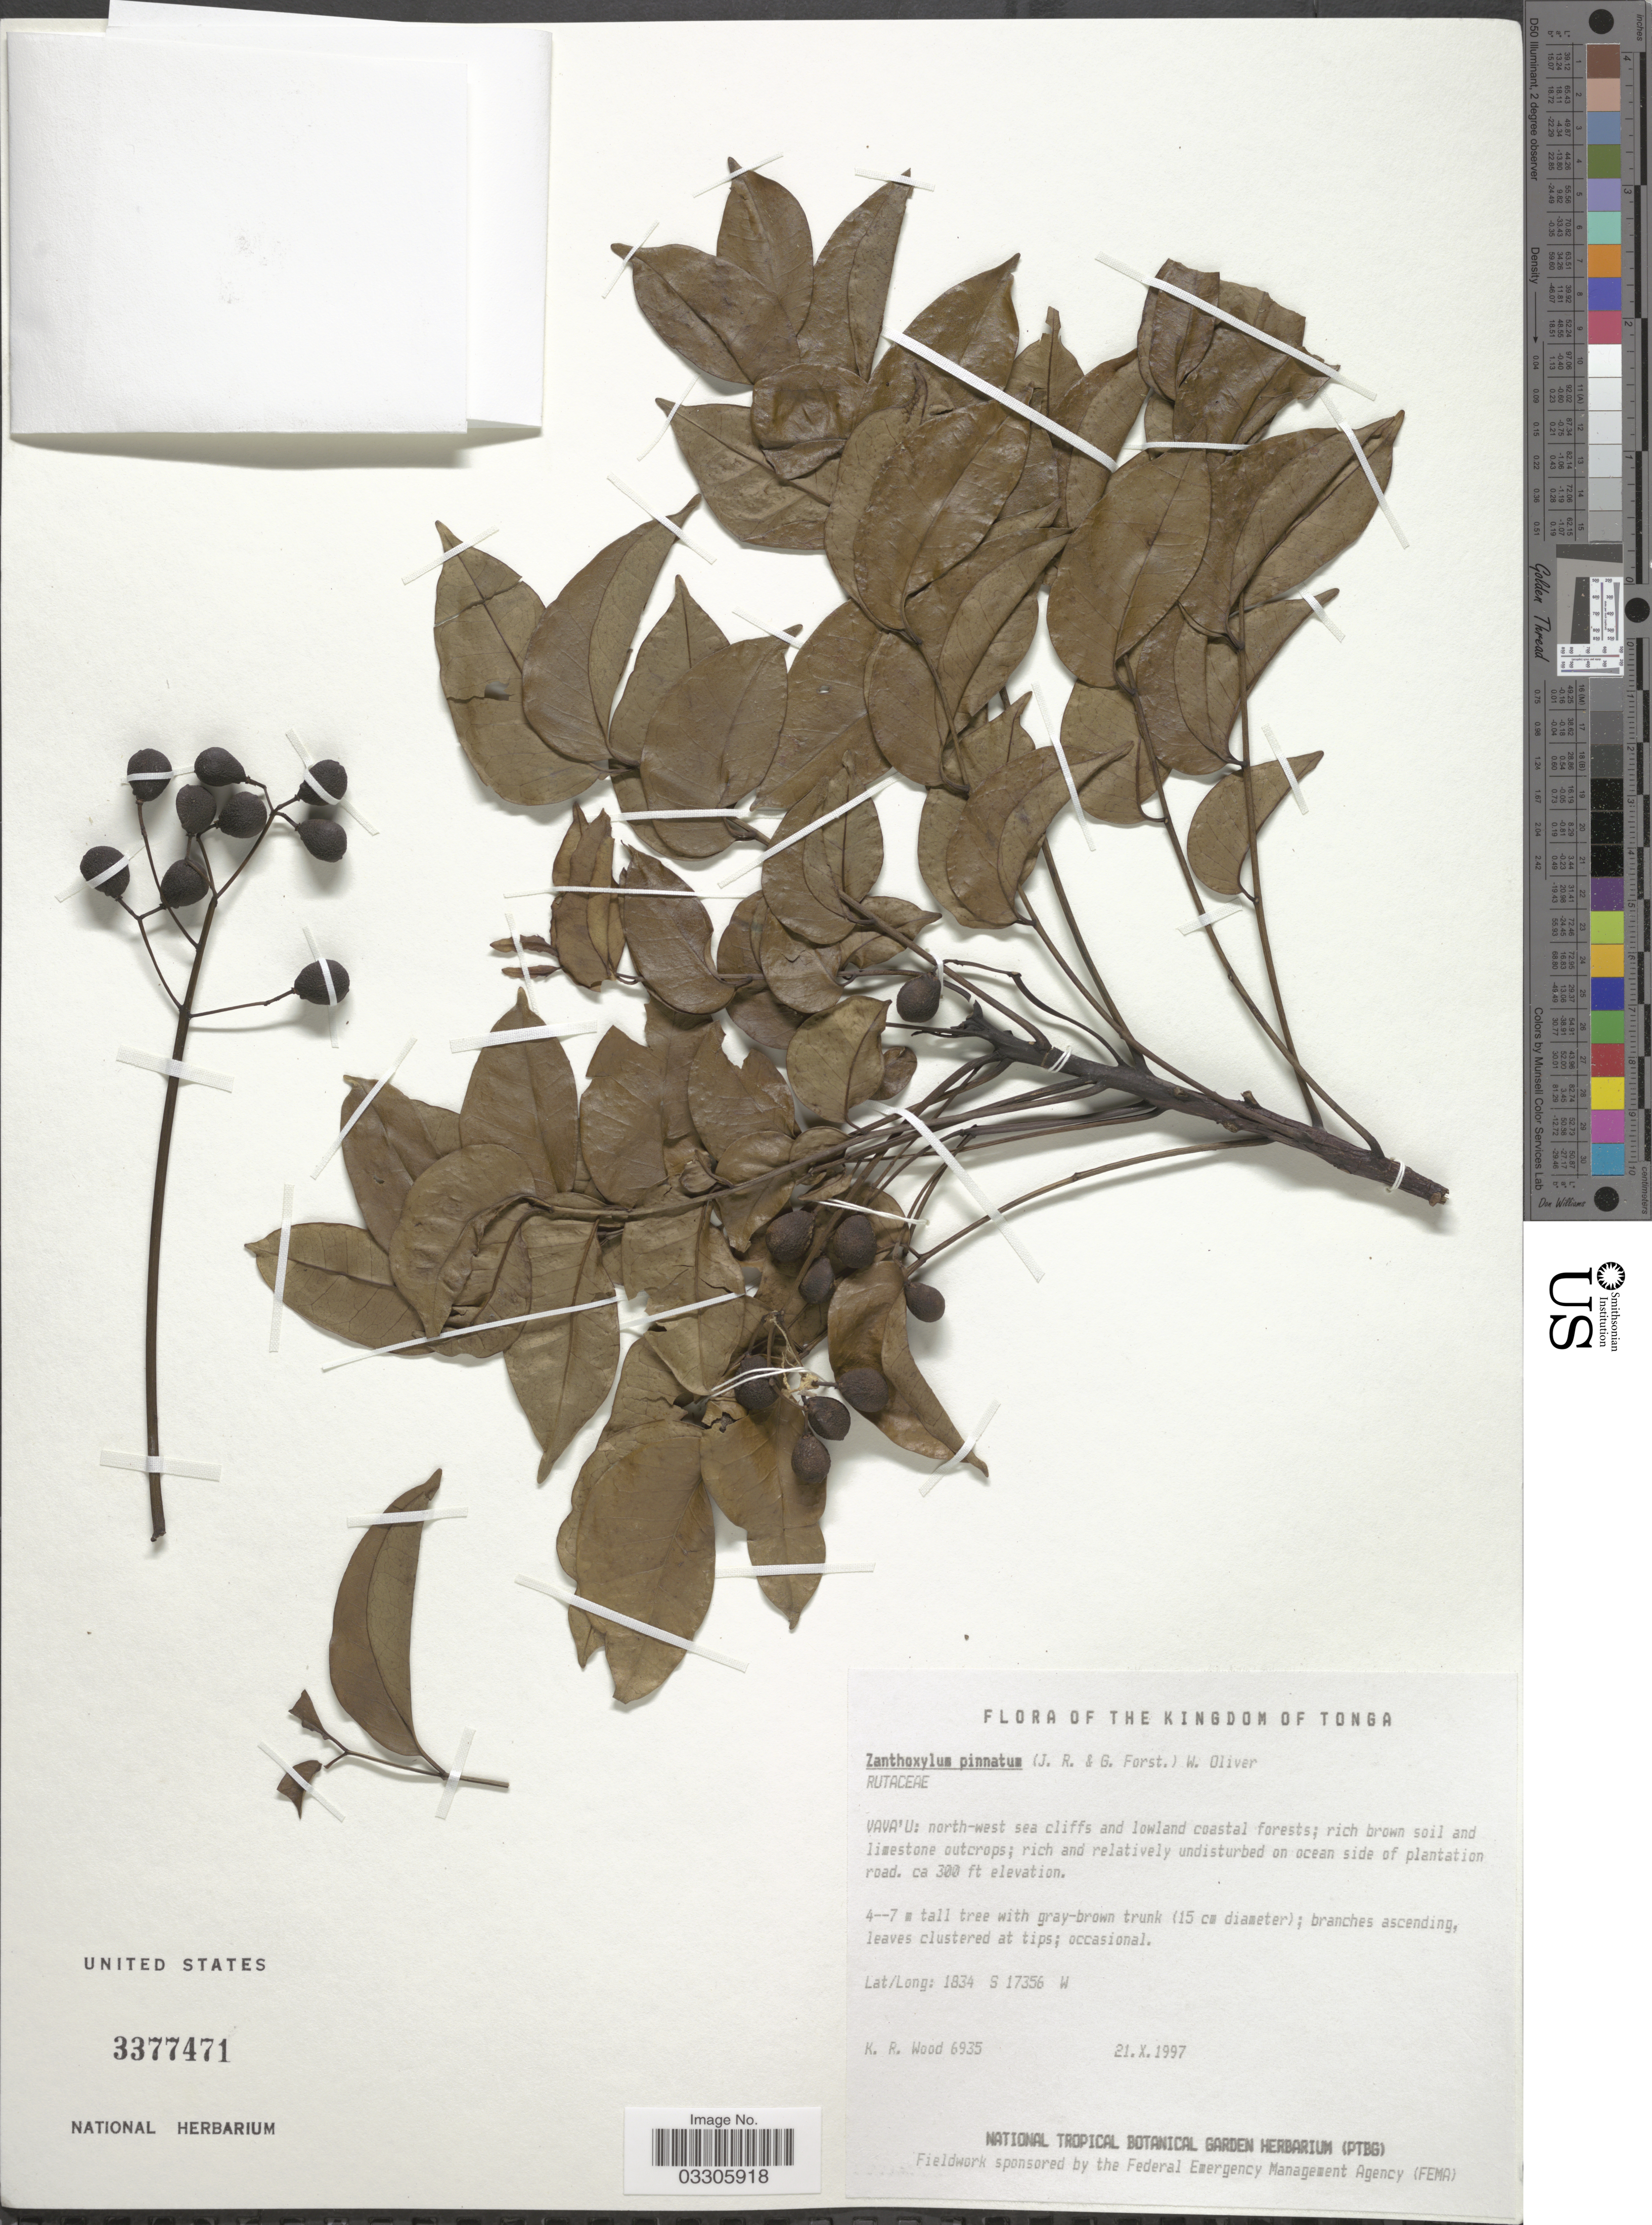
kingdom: Plantae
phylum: Tracheophyta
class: Magnoliopsida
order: Sapindales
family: Rutaceae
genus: Zanthoxylum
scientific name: Zanthoxylum pinnatum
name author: Druce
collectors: K. R. Wood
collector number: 6935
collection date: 1997-10-21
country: Tonga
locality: Vava'u: north-west sea cliffs and lowland coastal forests.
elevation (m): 91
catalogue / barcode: US 3377471